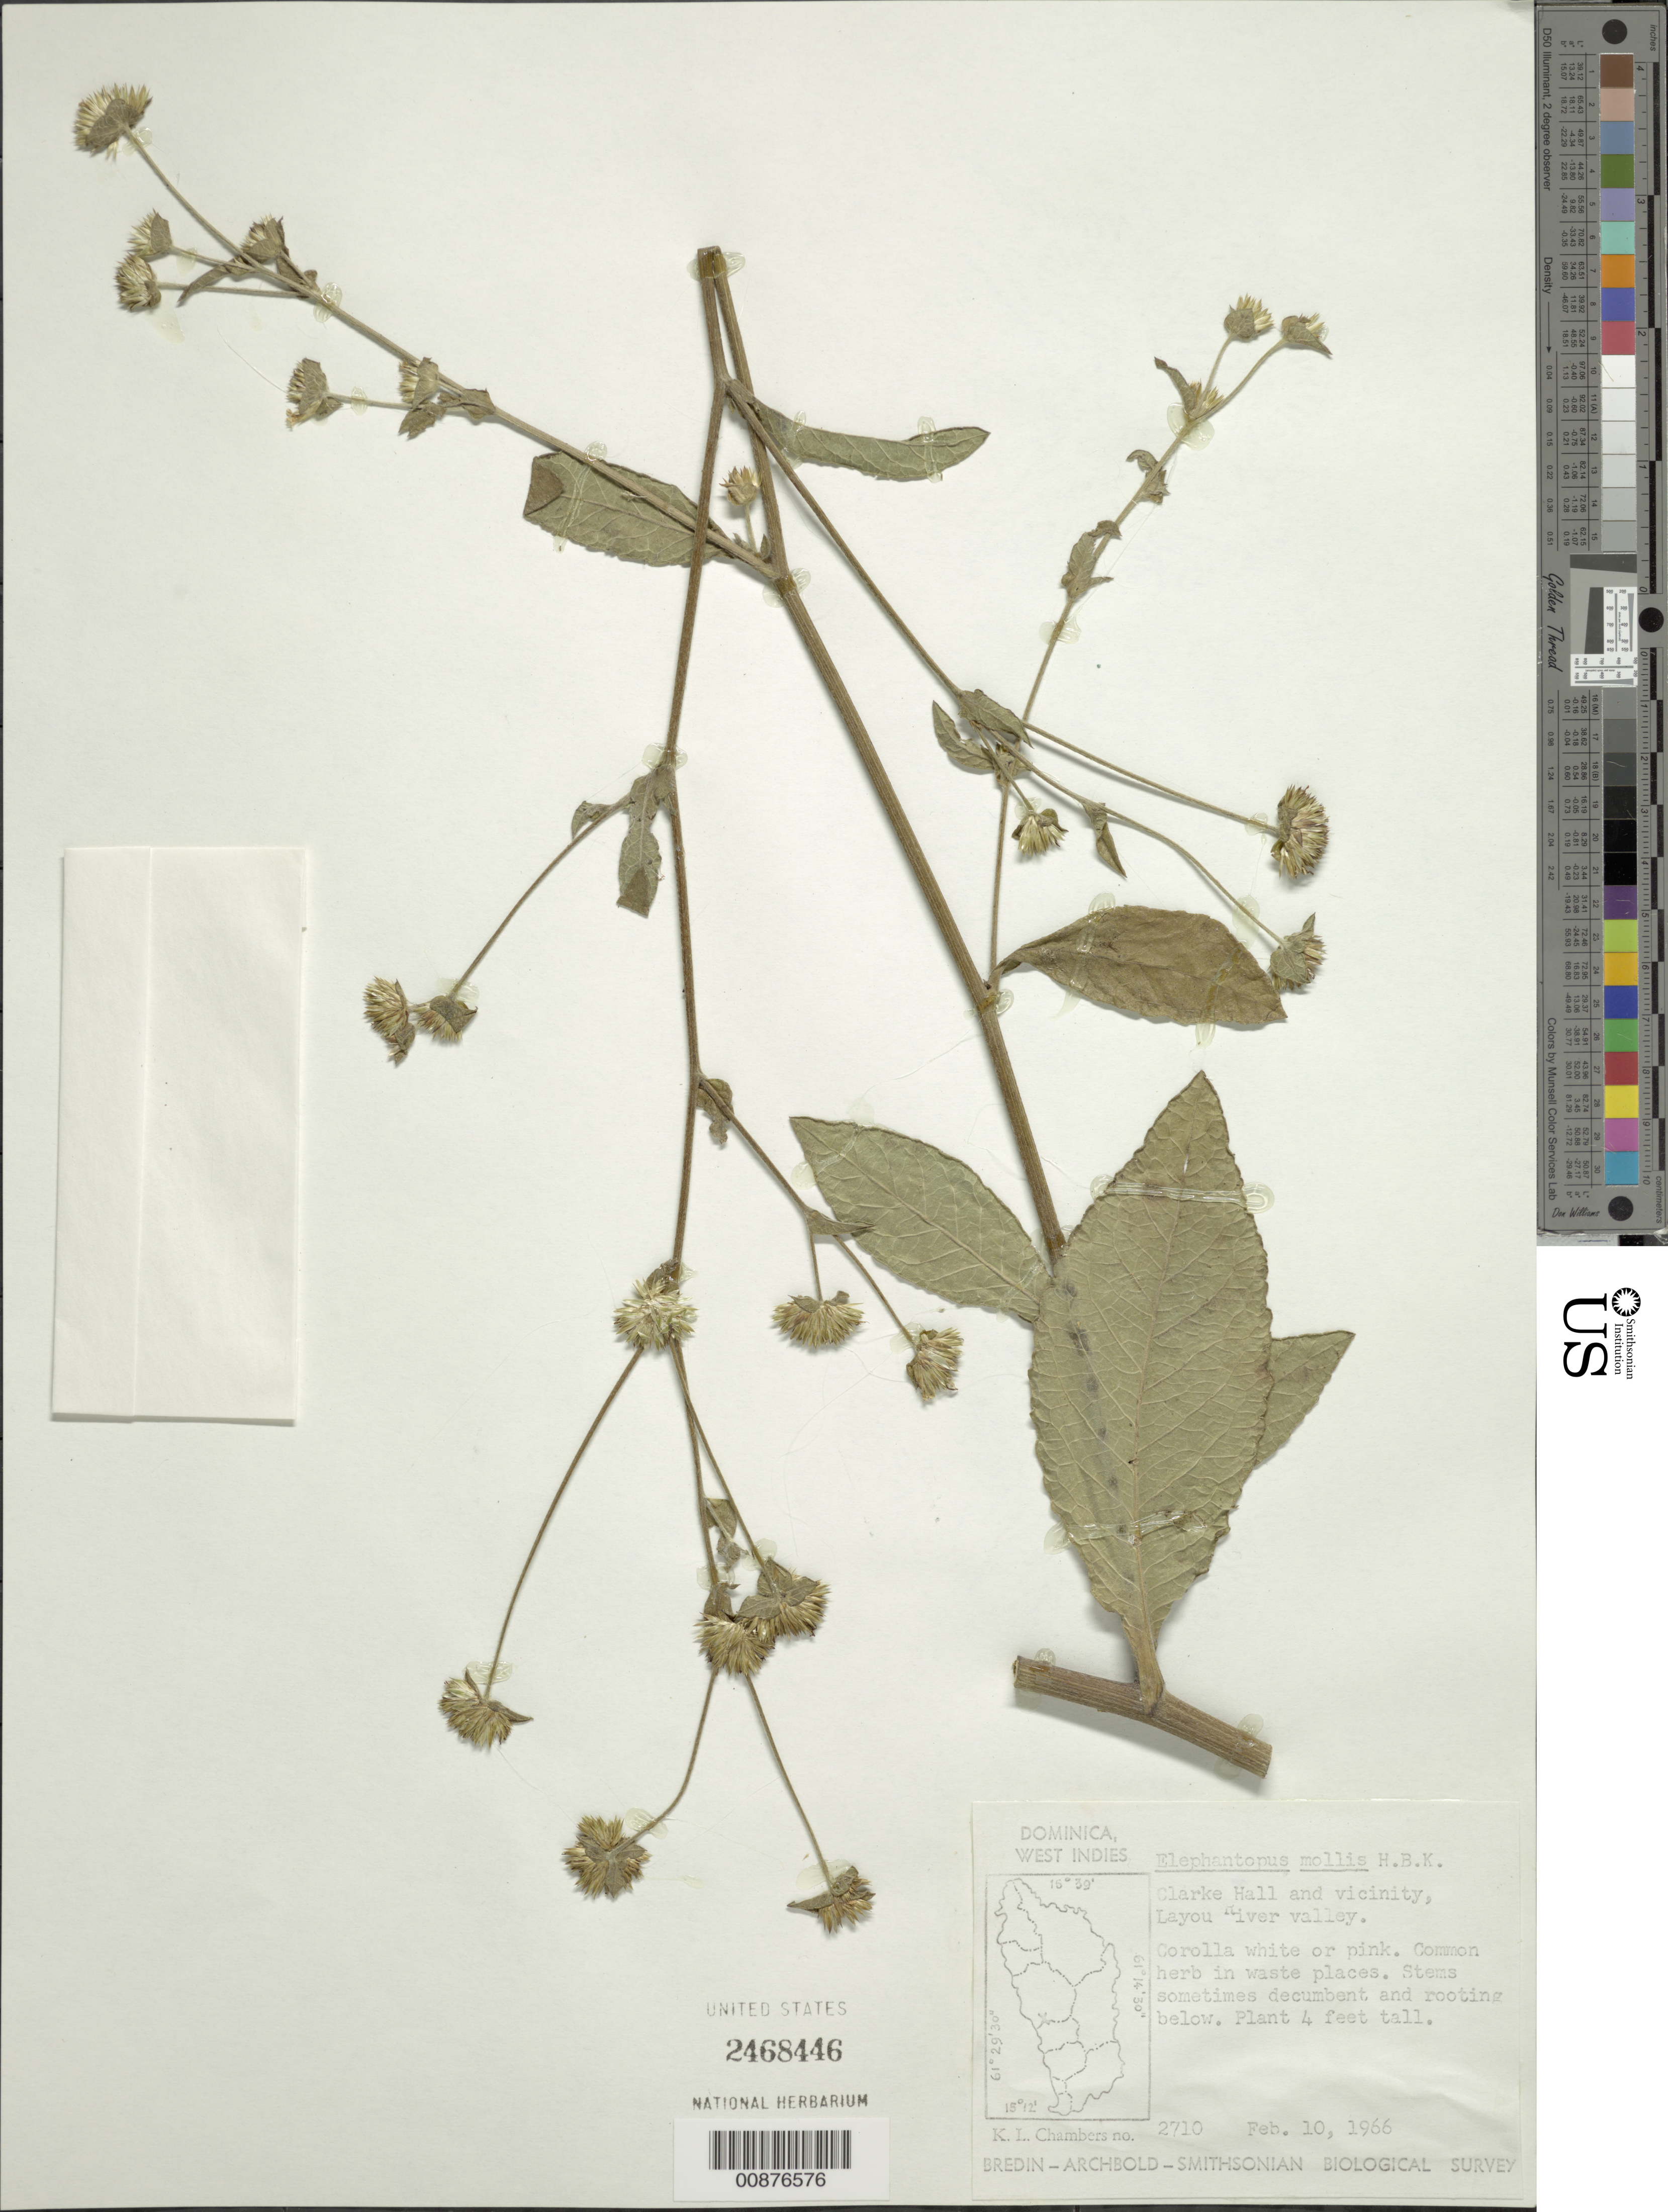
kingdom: Plantae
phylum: Tracheophyta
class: Magnoliopsida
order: Asterales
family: Asteraceae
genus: Elephantopus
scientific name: Elephantopus mollis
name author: Kunth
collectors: K. L. Chambers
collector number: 2710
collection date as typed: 10 Feb 1966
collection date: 1966-02-10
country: Dominica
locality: Clarke Hall and vicinity, Layou River Valley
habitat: Waste places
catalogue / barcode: US 2468446